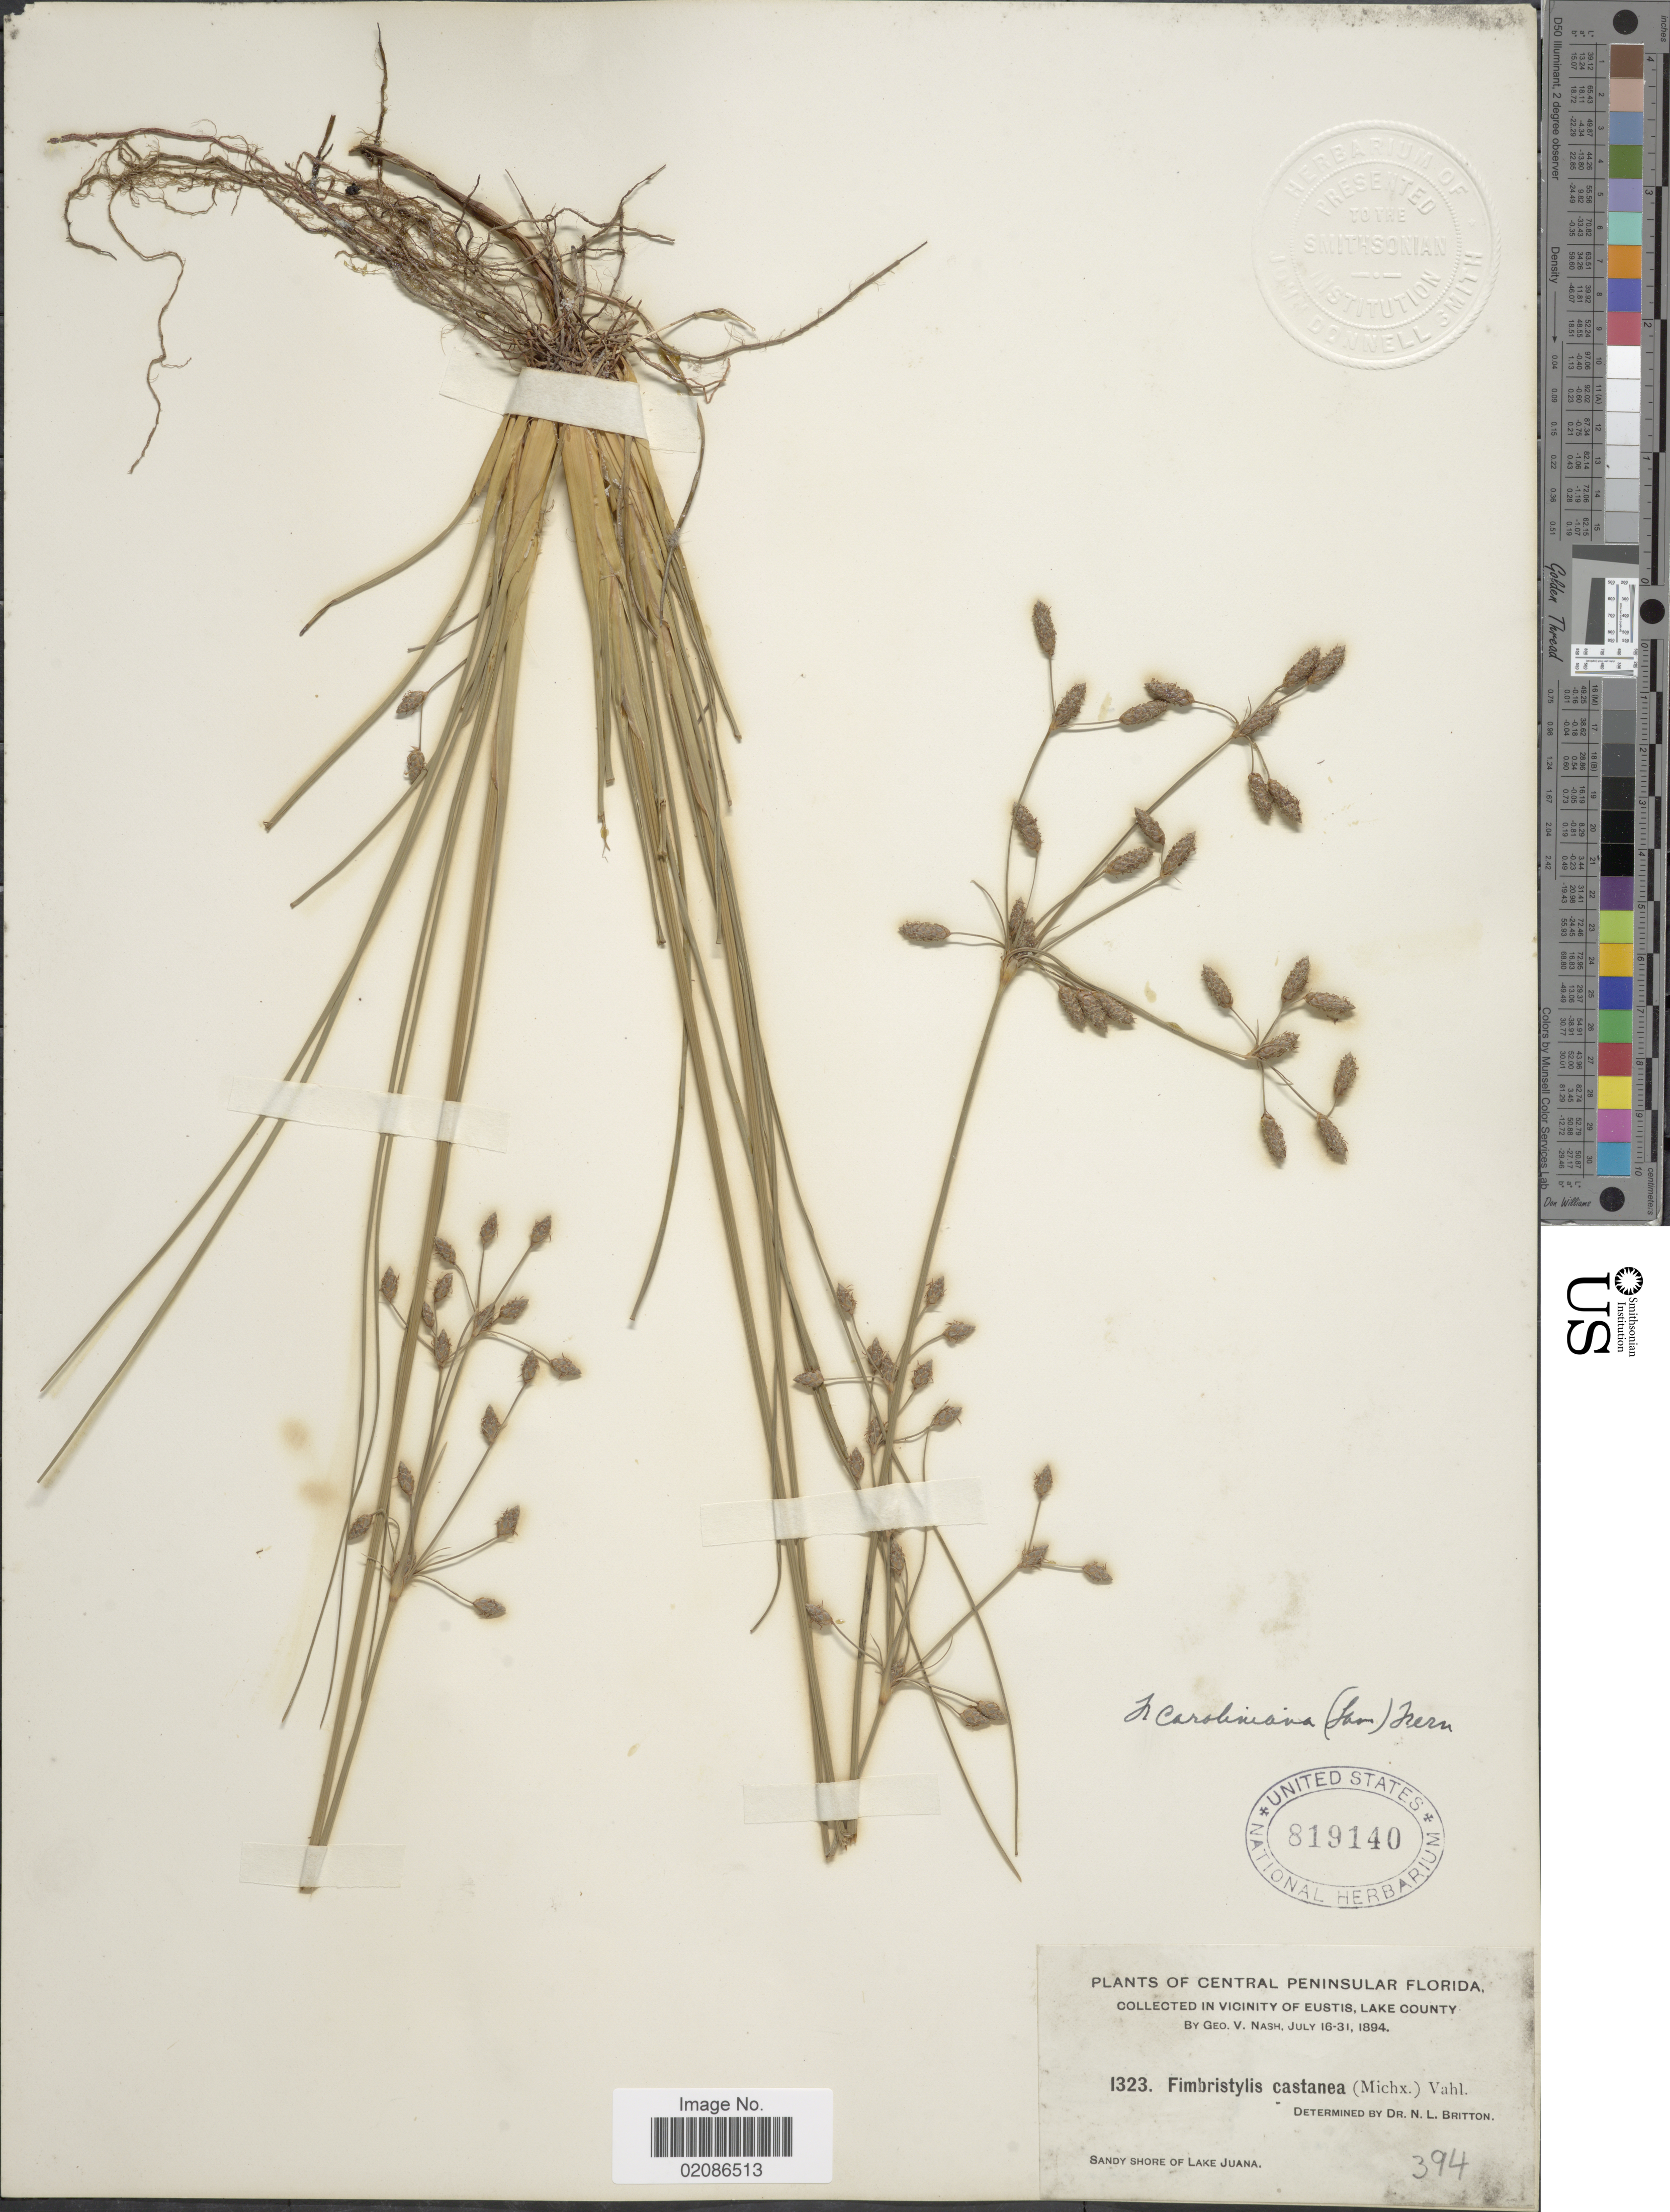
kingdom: Plantae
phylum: Tracheophyta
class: Liliopsida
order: Poales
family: Cyperaceae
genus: Fimbristylis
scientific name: Fimbristylis caroliniana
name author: (Lam.) Fernald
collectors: G. V. Nash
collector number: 1323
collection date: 1894-07-16/1894-07-31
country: United States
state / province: Florida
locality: Central Peninsular Florida, In Vicinity of Eustis, Lake County, Sandy shore of Lake Juana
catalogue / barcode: US 819140